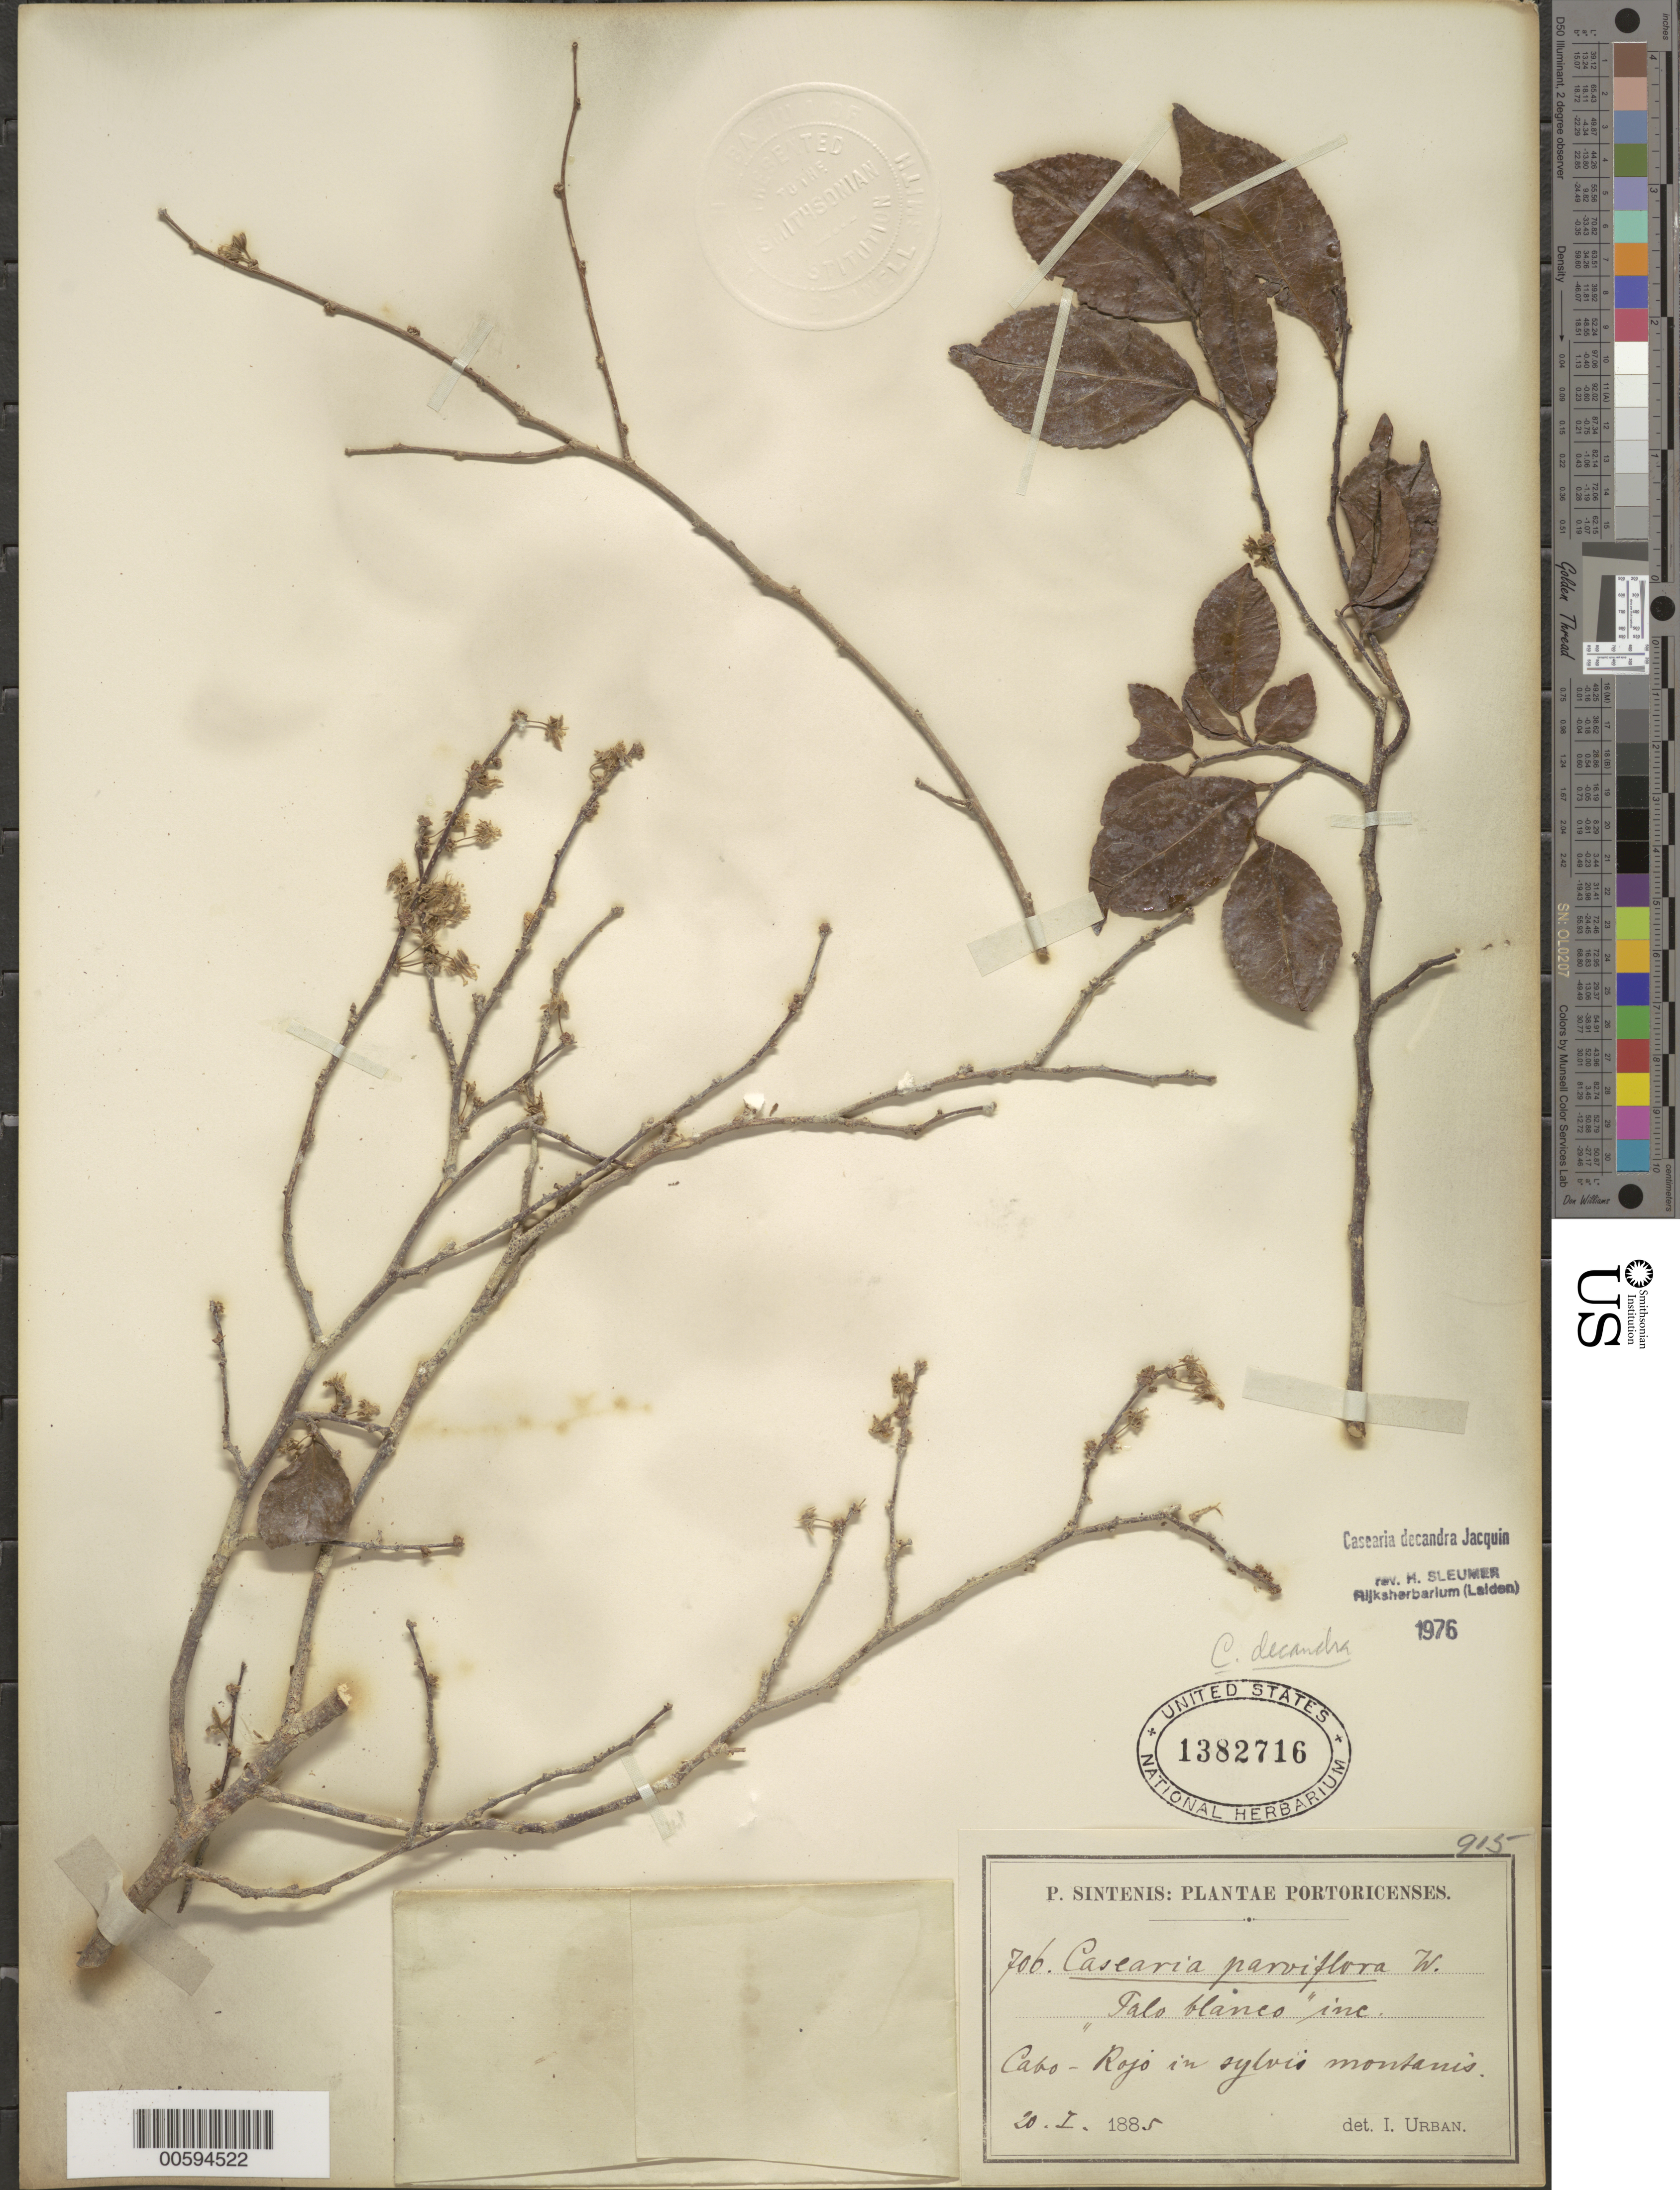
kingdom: Plantae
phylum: Tracheophyta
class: Magnoliopsida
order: Malpighiales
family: Salicaceae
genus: Casearia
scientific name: Casearia decandra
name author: Jacq.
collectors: P. Sintenis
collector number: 706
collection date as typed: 20 Jan 1885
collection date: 1885-01-20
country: Puerto Rico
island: Greater Antilles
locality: Cabo-Rojo in sylvis montanis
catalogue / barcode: US 1382716